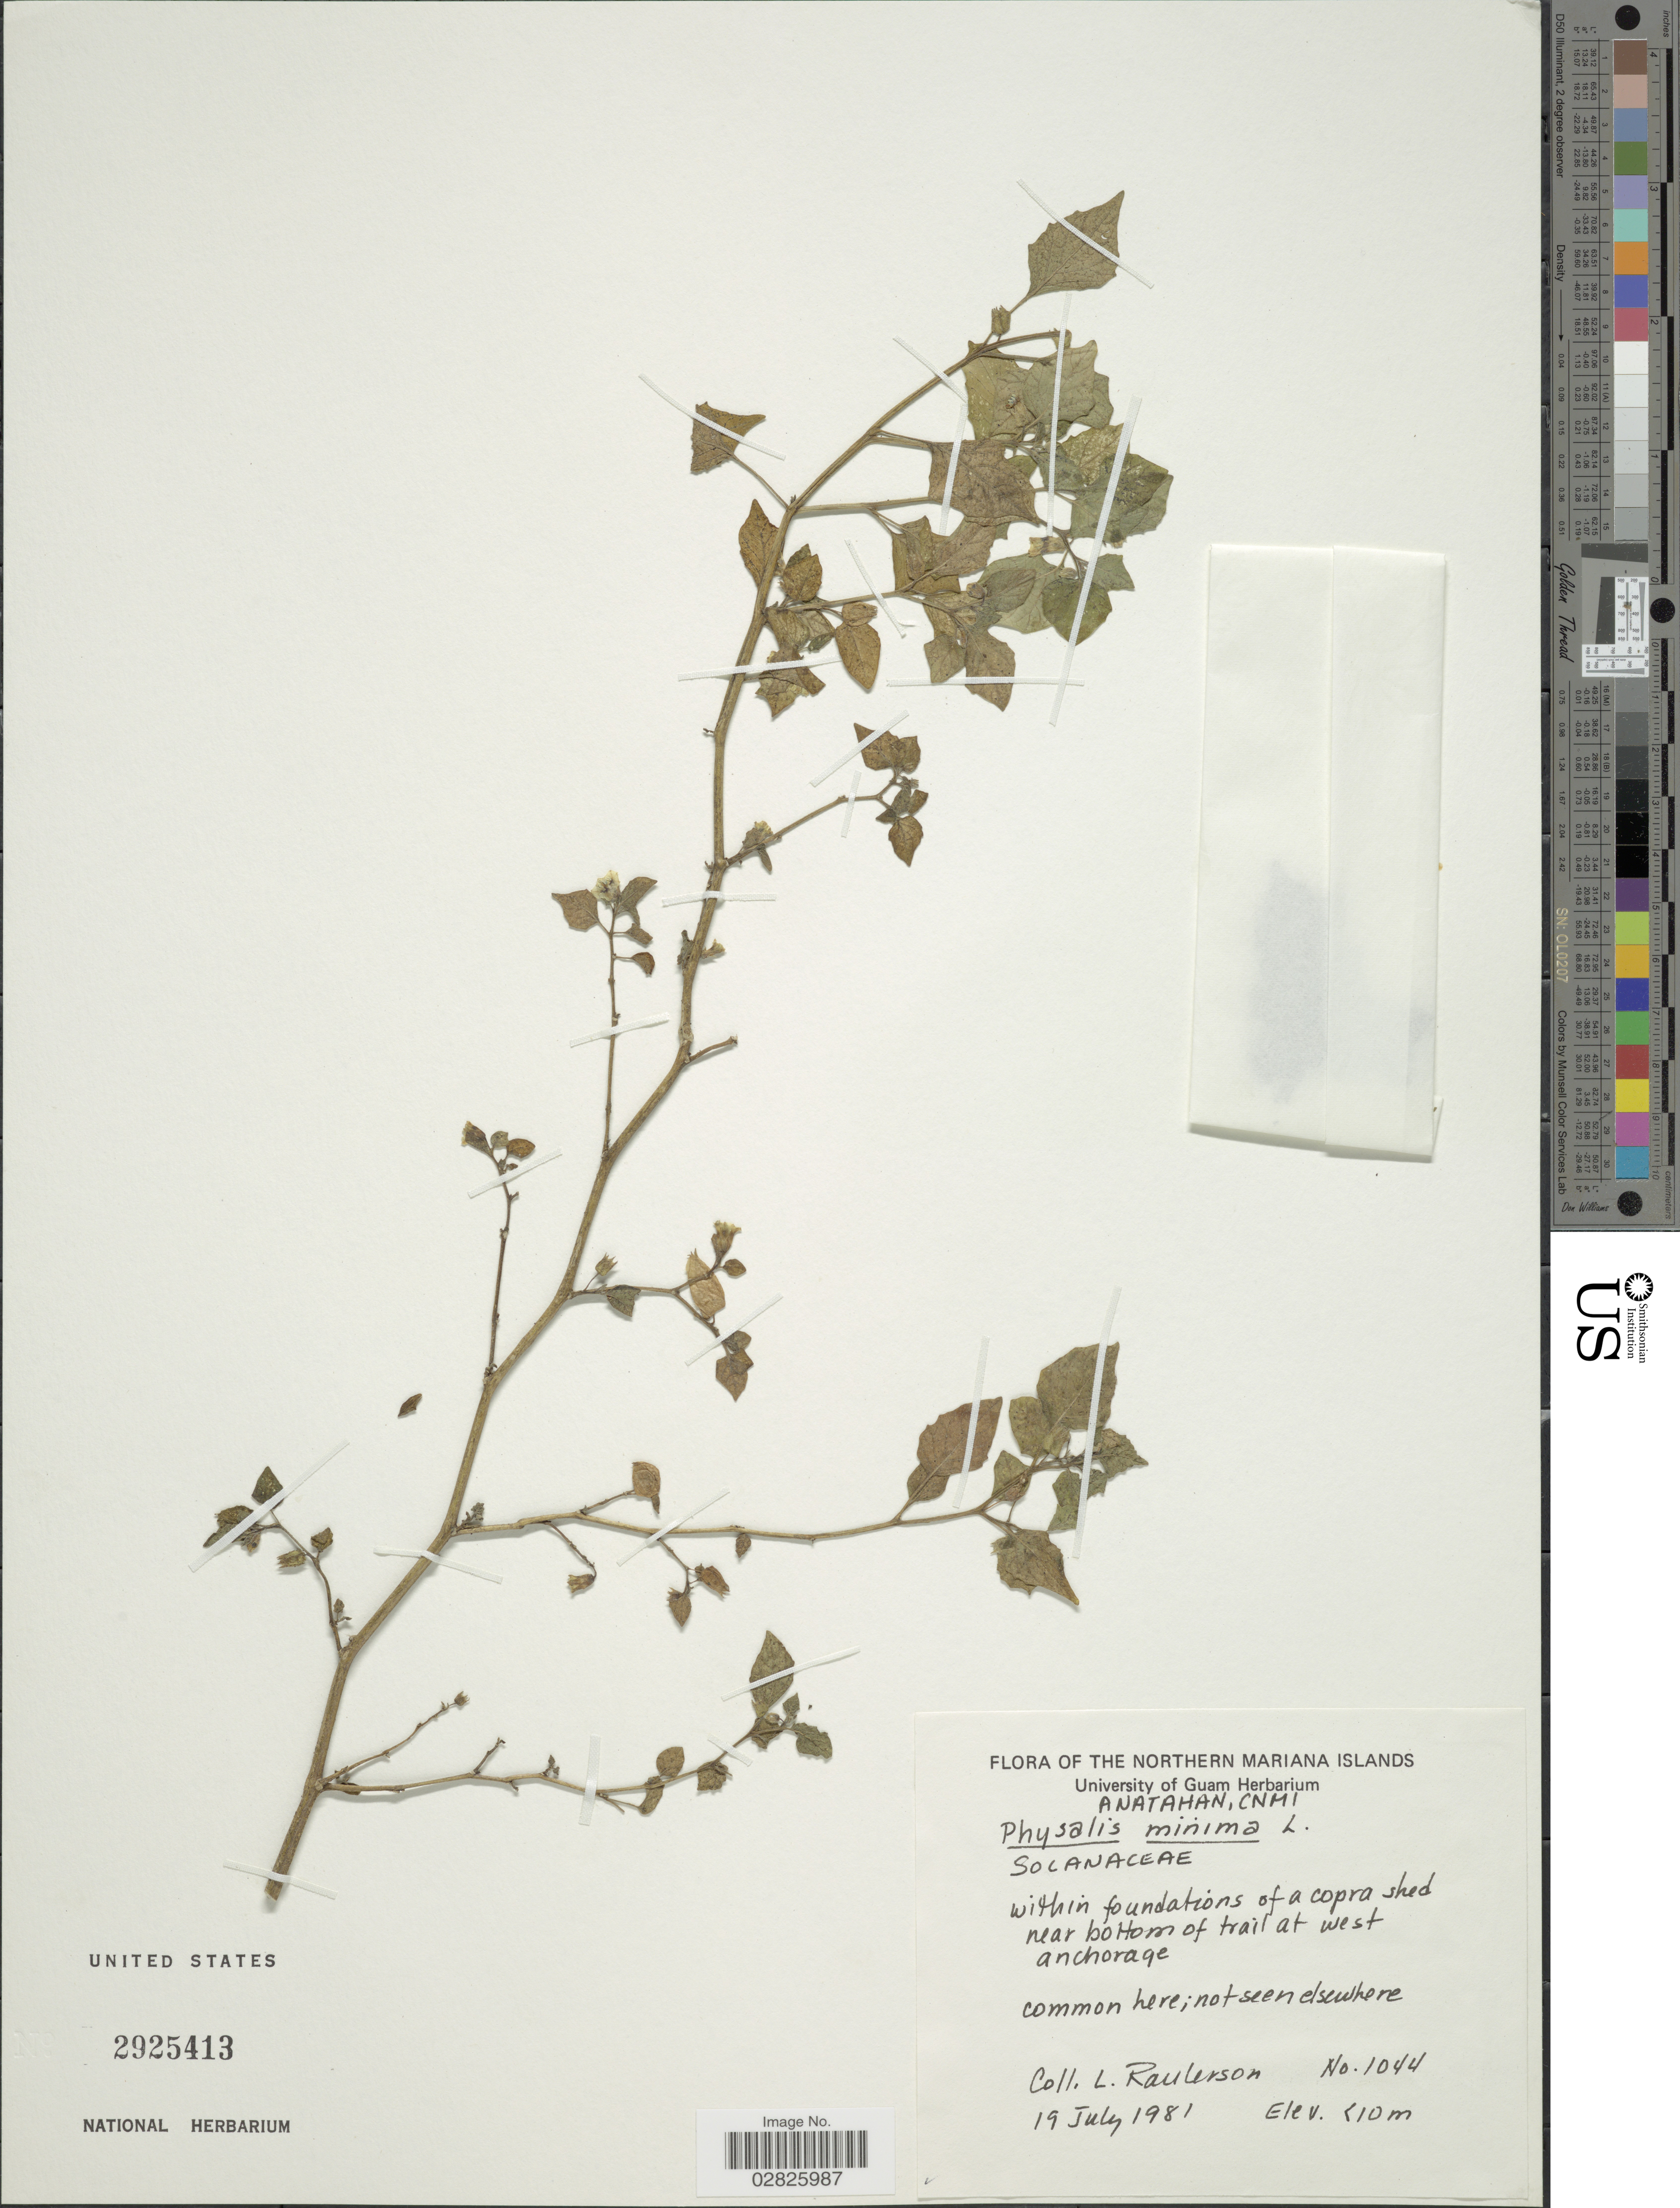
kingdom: Plantae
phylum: Tracheophyta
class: Magnoliopsida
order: Solanales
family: Solanaceae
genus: Physalis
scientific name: Physalis minima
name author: L.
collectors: L. Raulerson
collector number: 1044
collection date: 1981-07-19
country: Northern Mariana Islands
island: Anatahan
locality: Anatahan, CNMI. Near bottom of traail at west anchorage.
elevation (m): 10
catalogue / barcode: US 2925413